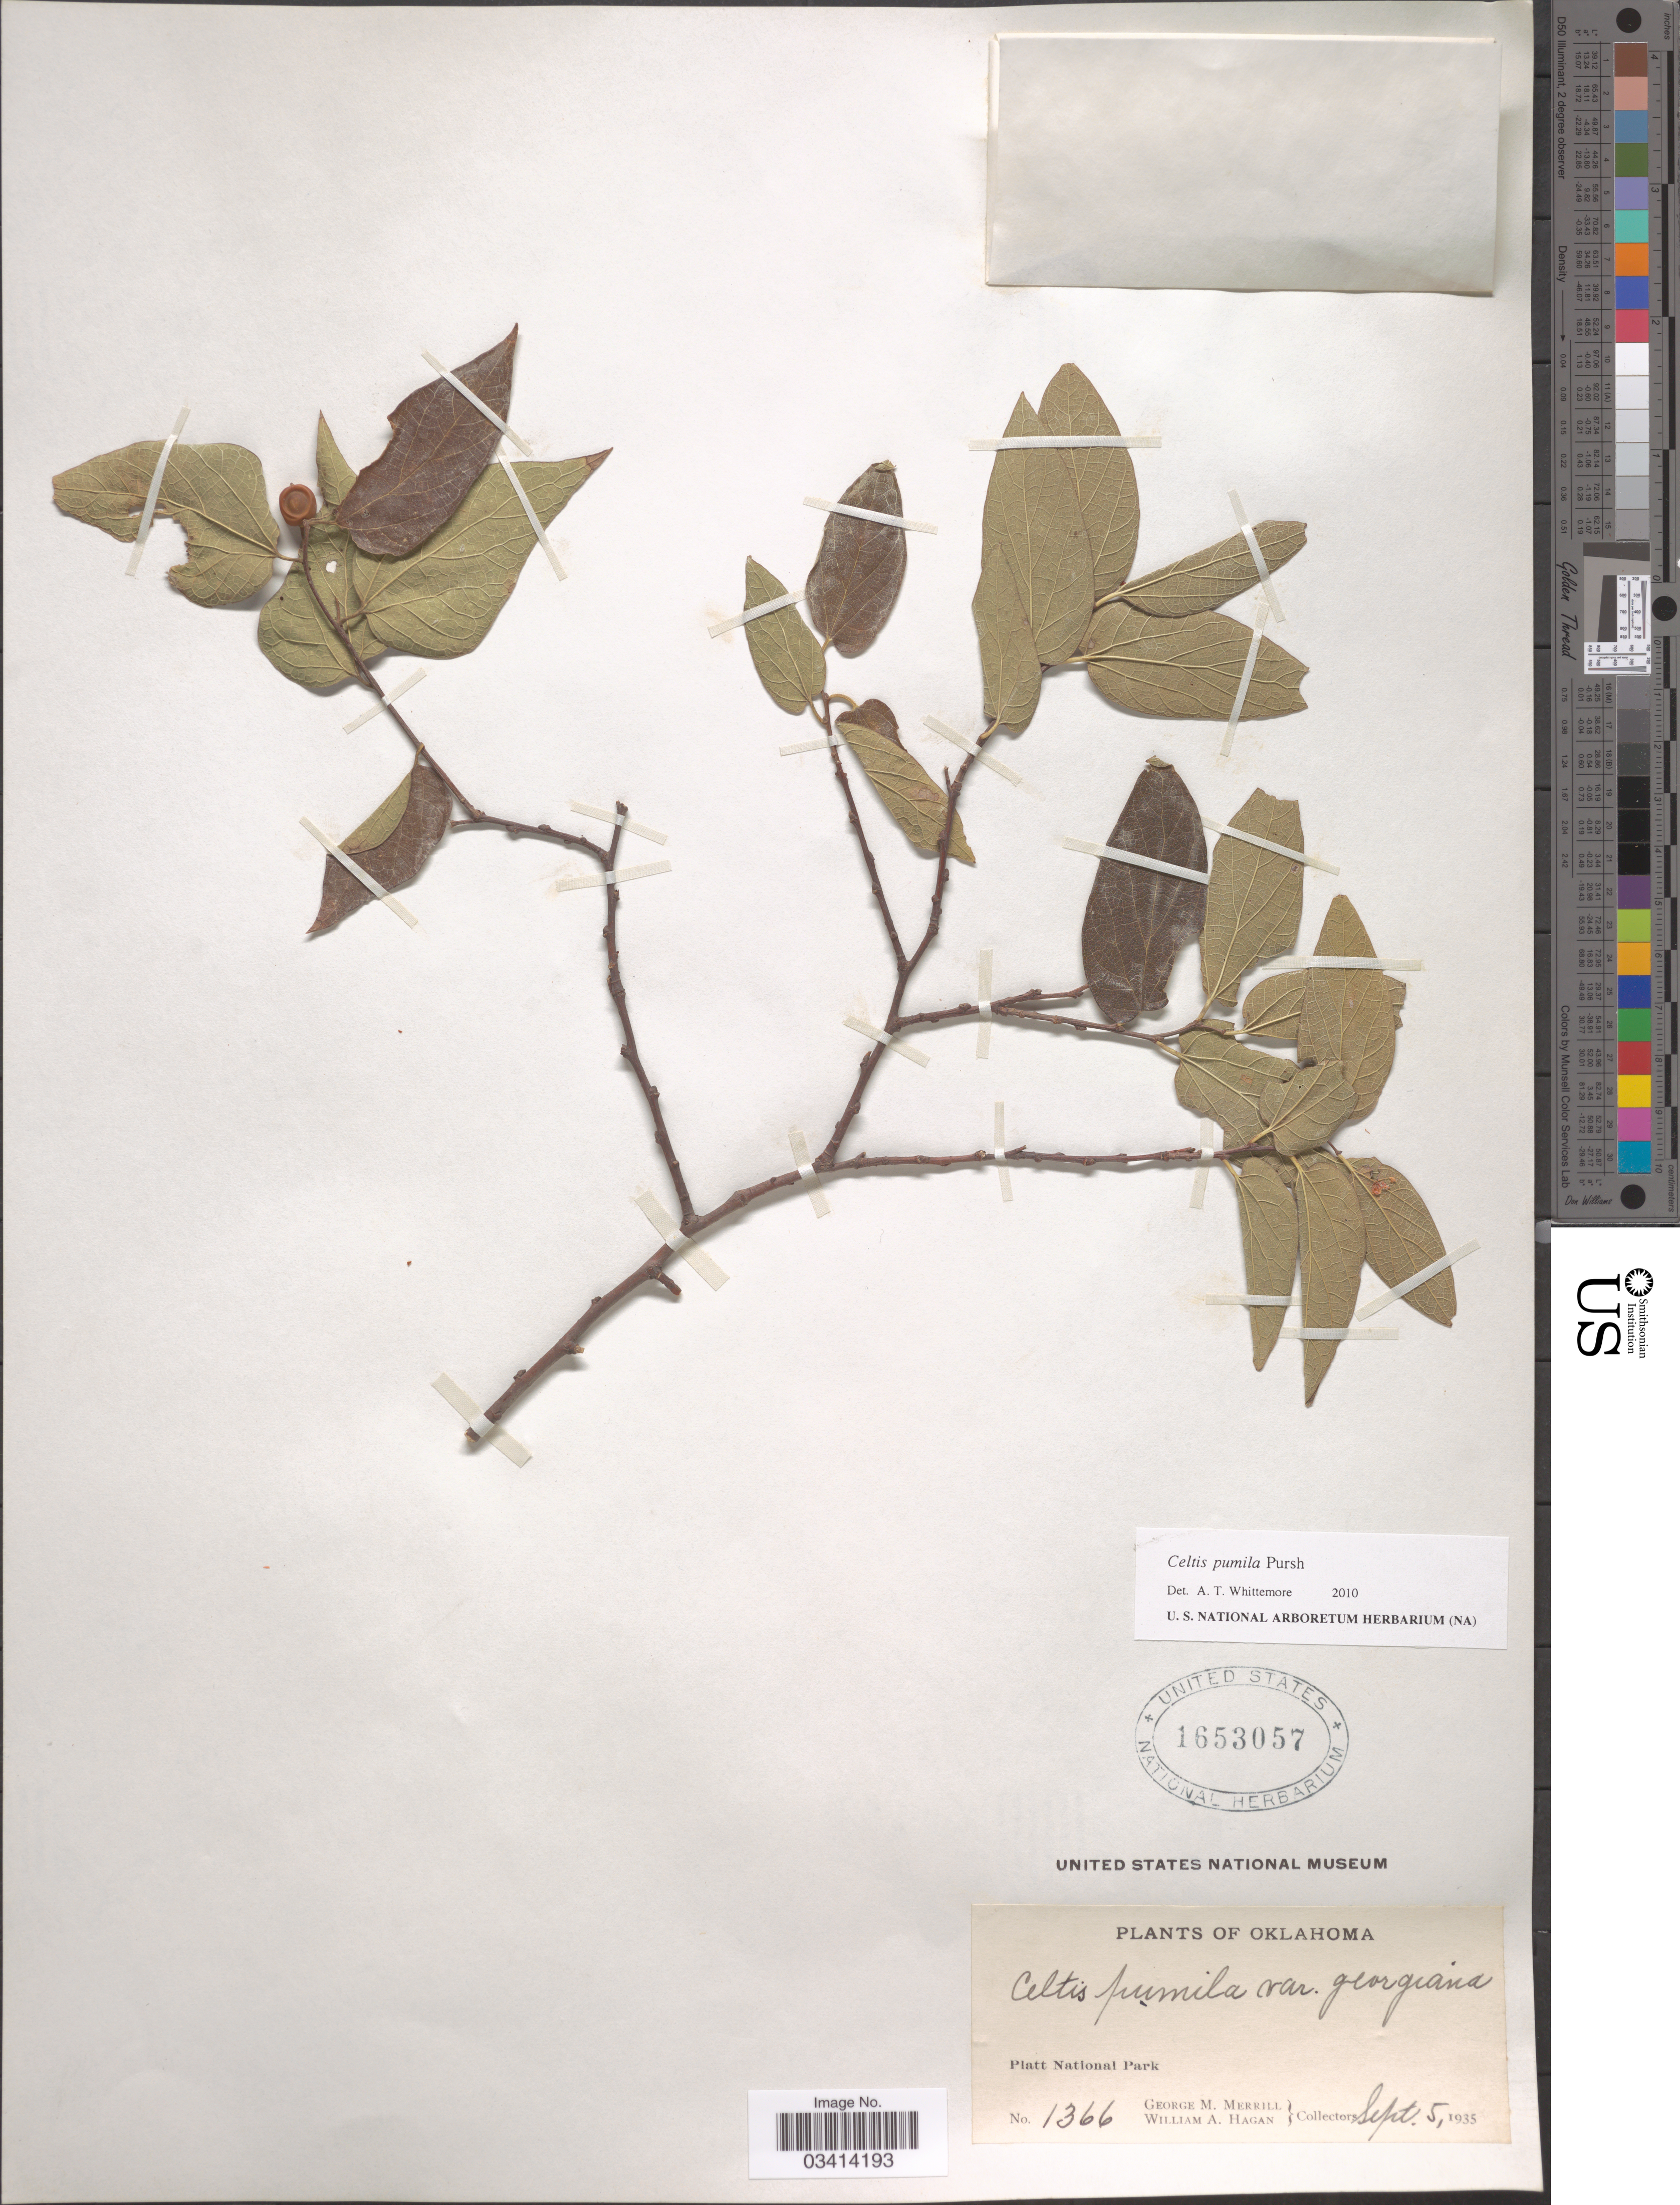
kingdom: Plantae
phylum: Tracheophyta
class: Magnoliopsida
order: Rosales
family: Cannabaceae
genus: Celtis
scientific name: Celtis pumila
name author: Pursh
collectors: G. M. Merrill & W. Hagan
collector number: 1366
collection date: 1935-09-05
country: United States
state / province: Oklahoma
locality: Platt National Park.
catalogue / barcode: US 1653057